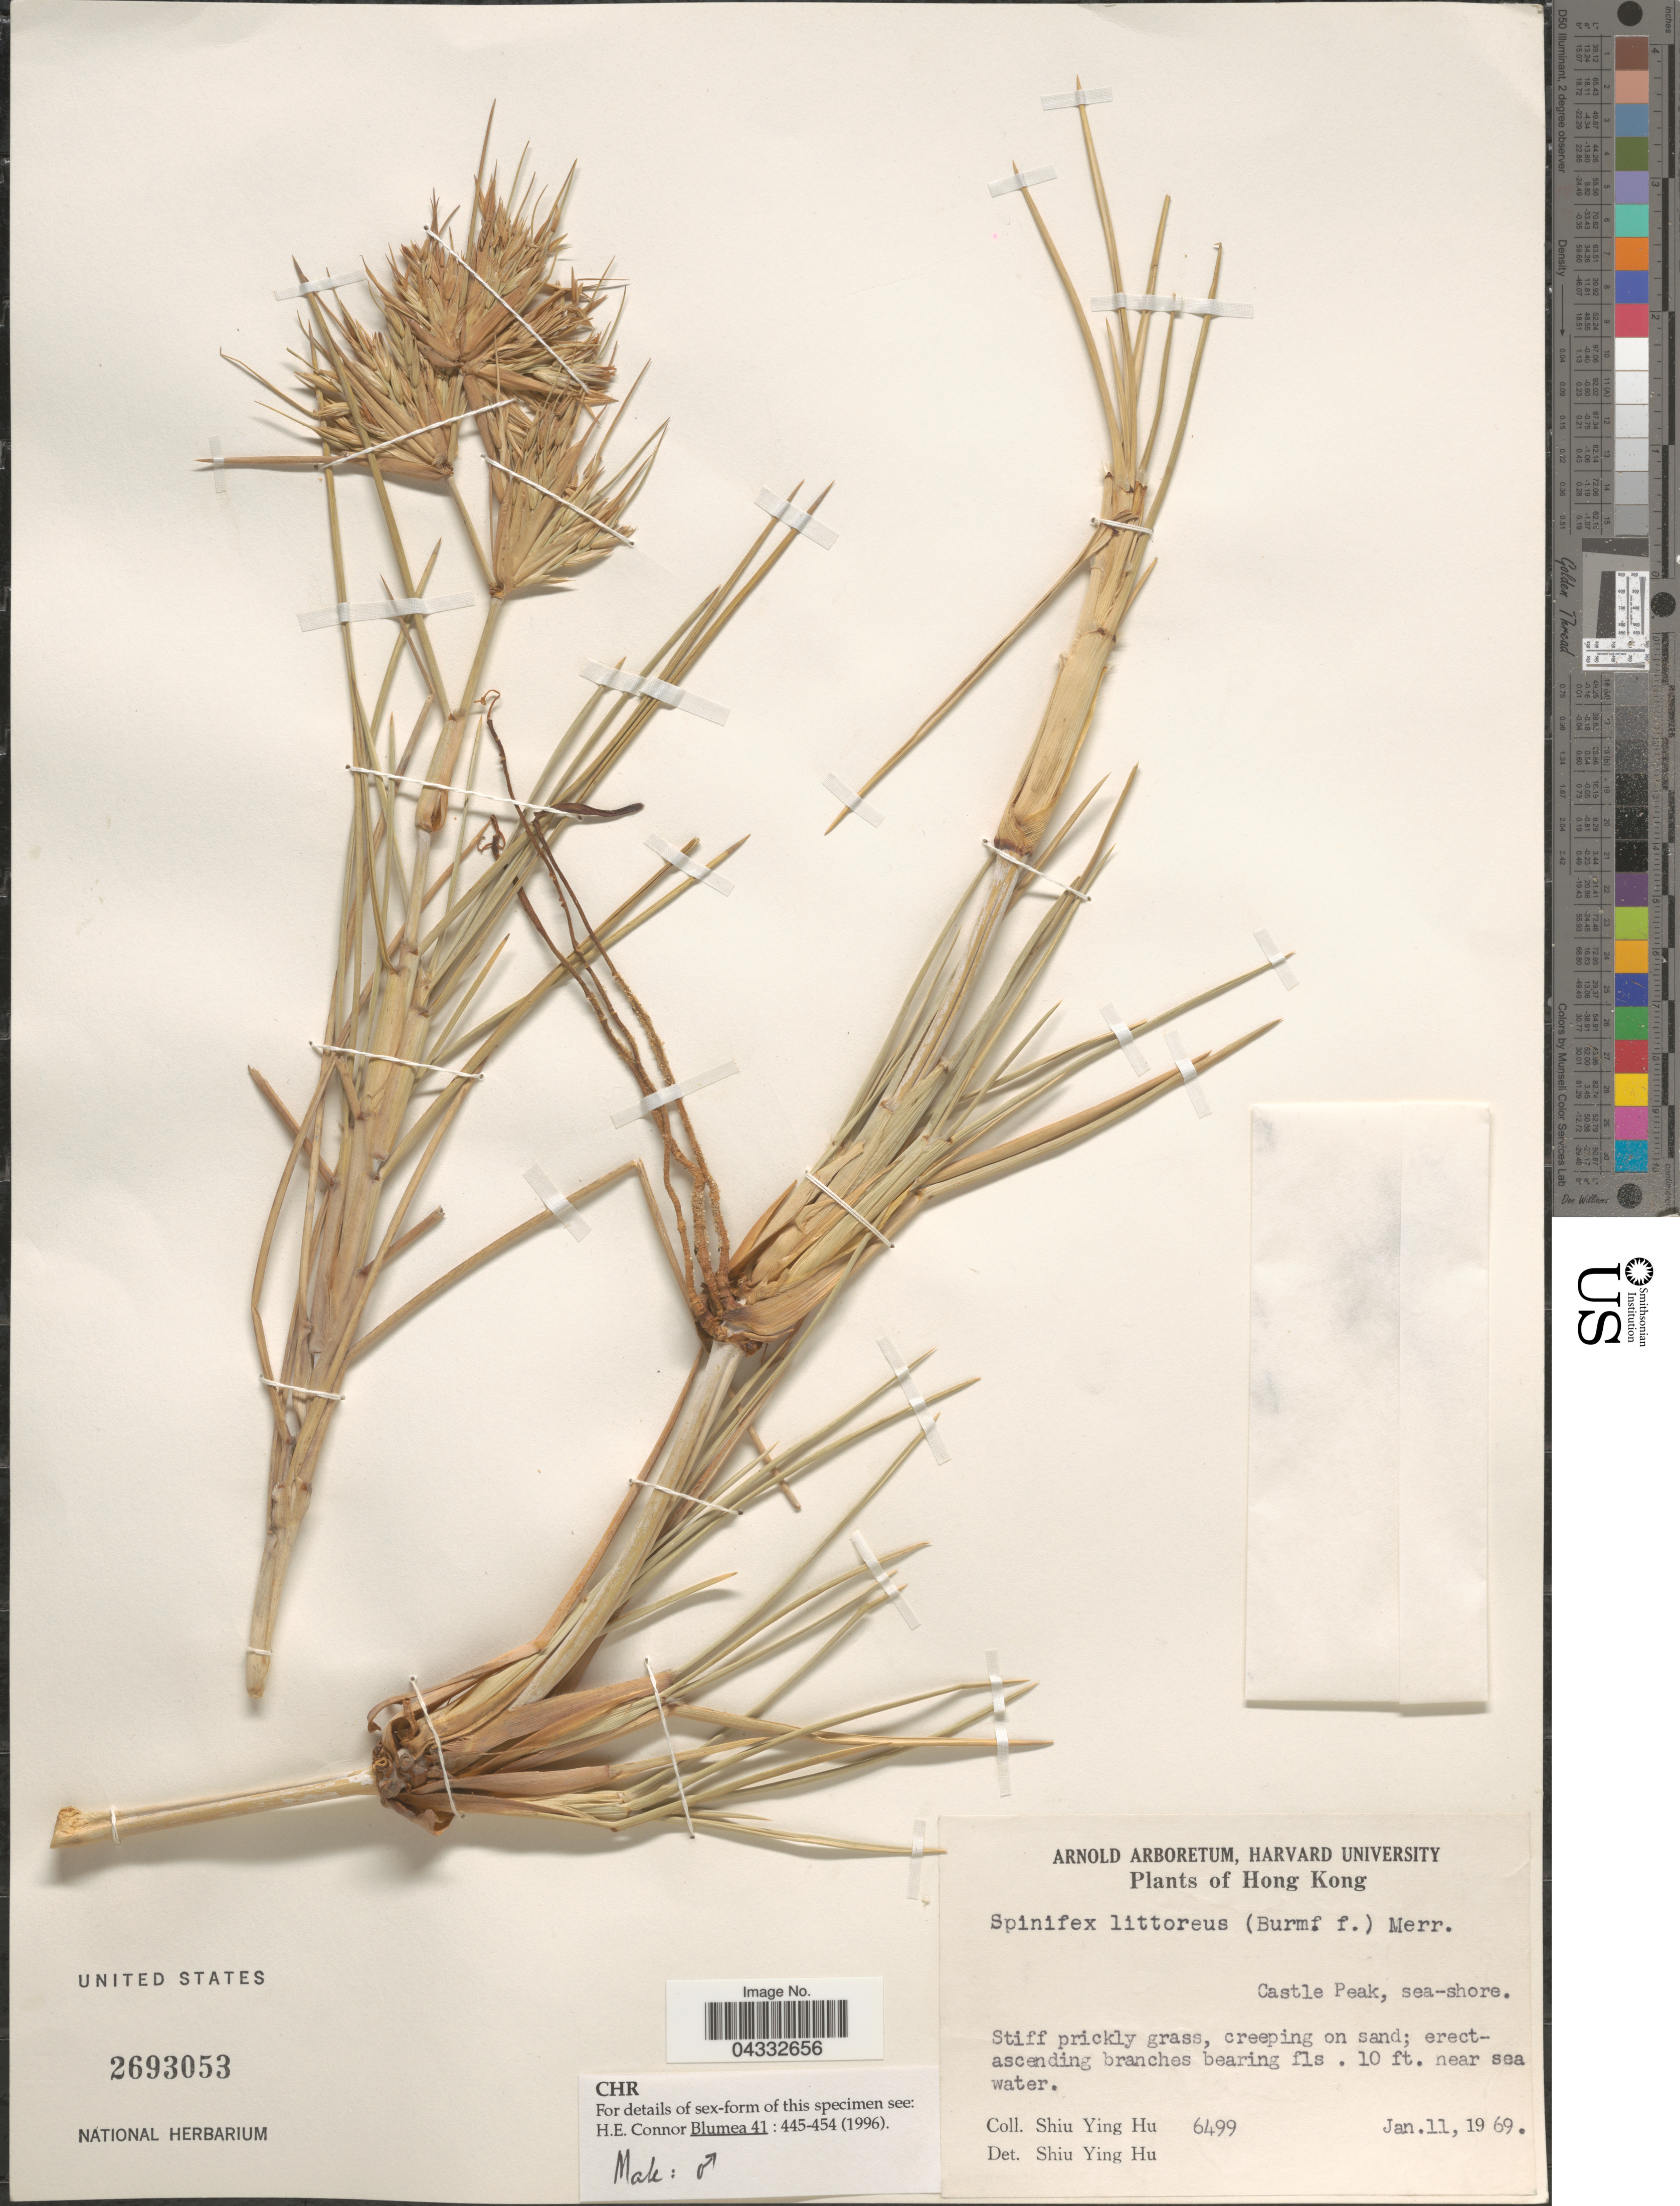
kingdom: Plantae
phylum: Tracheophyta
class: Liliopsida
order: Poales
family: Poaceae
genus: Spinifex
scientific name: Spinifex littoreus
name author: (Burm. f.) Merr.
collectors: S. Y. Hu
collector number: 6499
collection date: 1969-01-11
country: China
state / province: Hong Kong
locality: Castle Peak, sea-shore.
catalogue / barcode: US 2693053